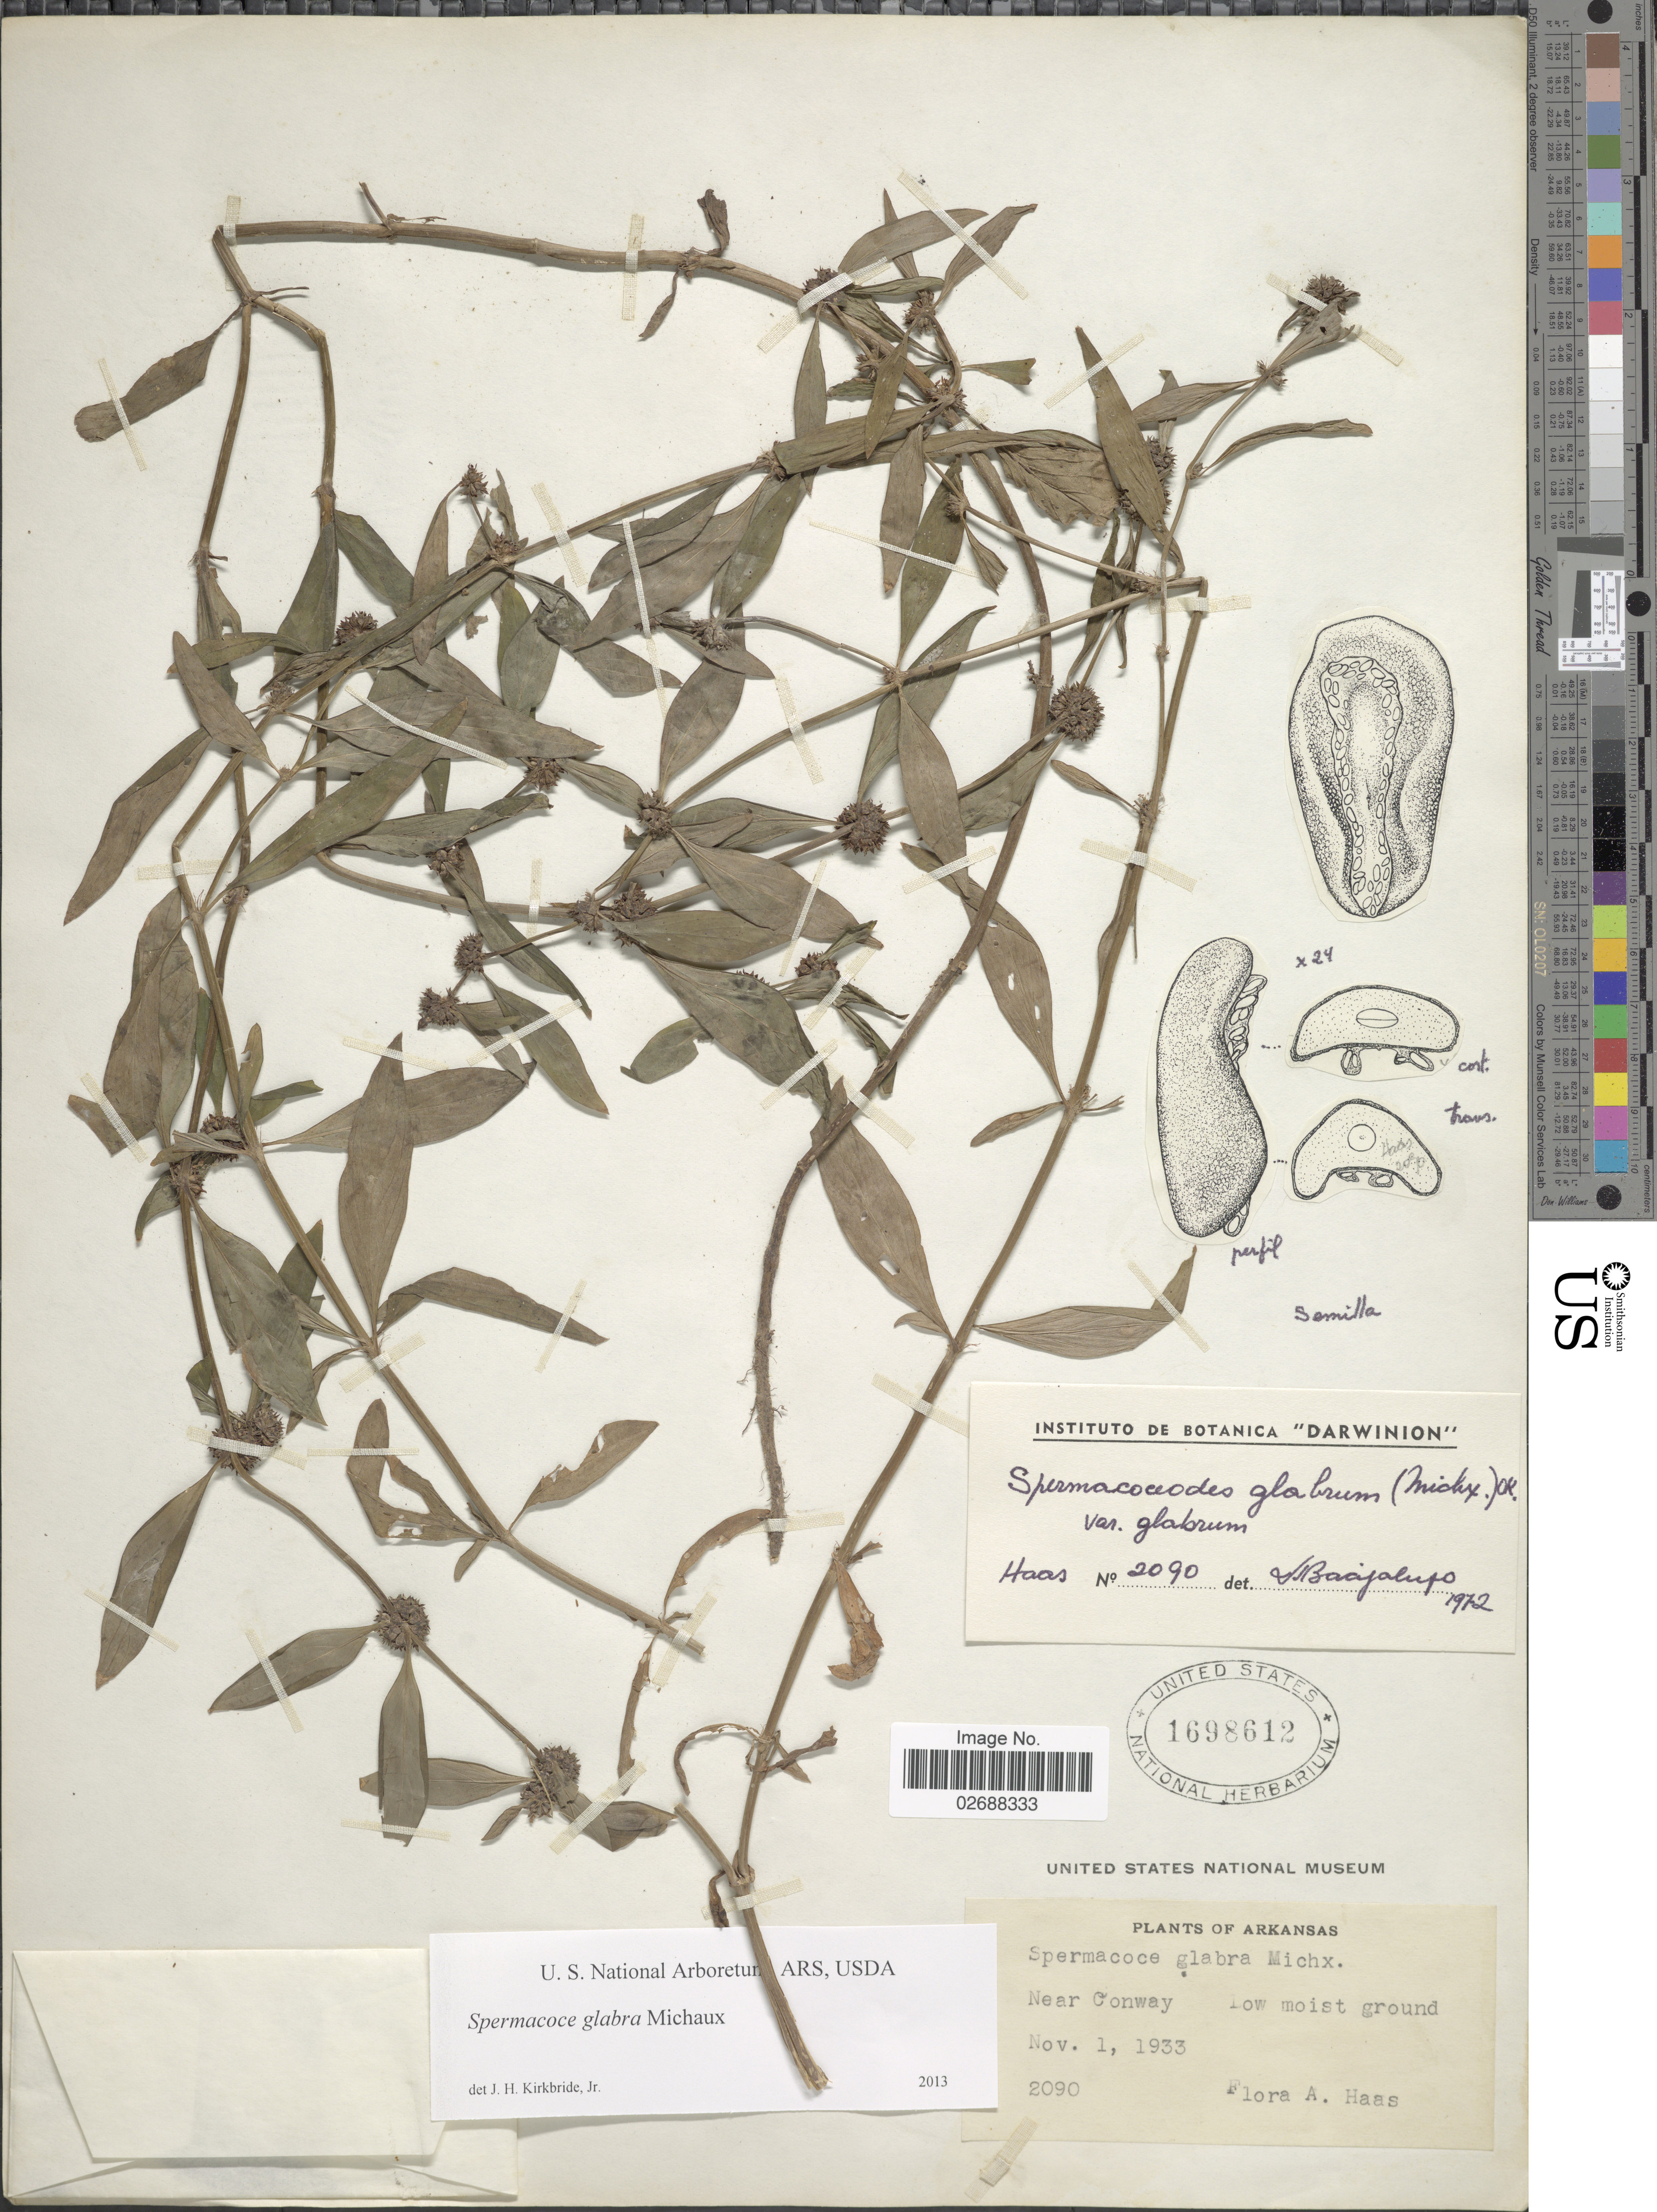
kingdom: Plantae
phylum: Tracheophyta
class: Magnoliopsida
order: Gentianales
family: Rubiaceae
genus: Spermacoce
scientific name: Spermacoce glabra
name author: Michx.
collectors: F. A. Haas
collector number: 2090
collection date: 1933-11-01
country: United States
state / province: Arkansas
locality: Near Conway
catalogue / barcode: US 1698612